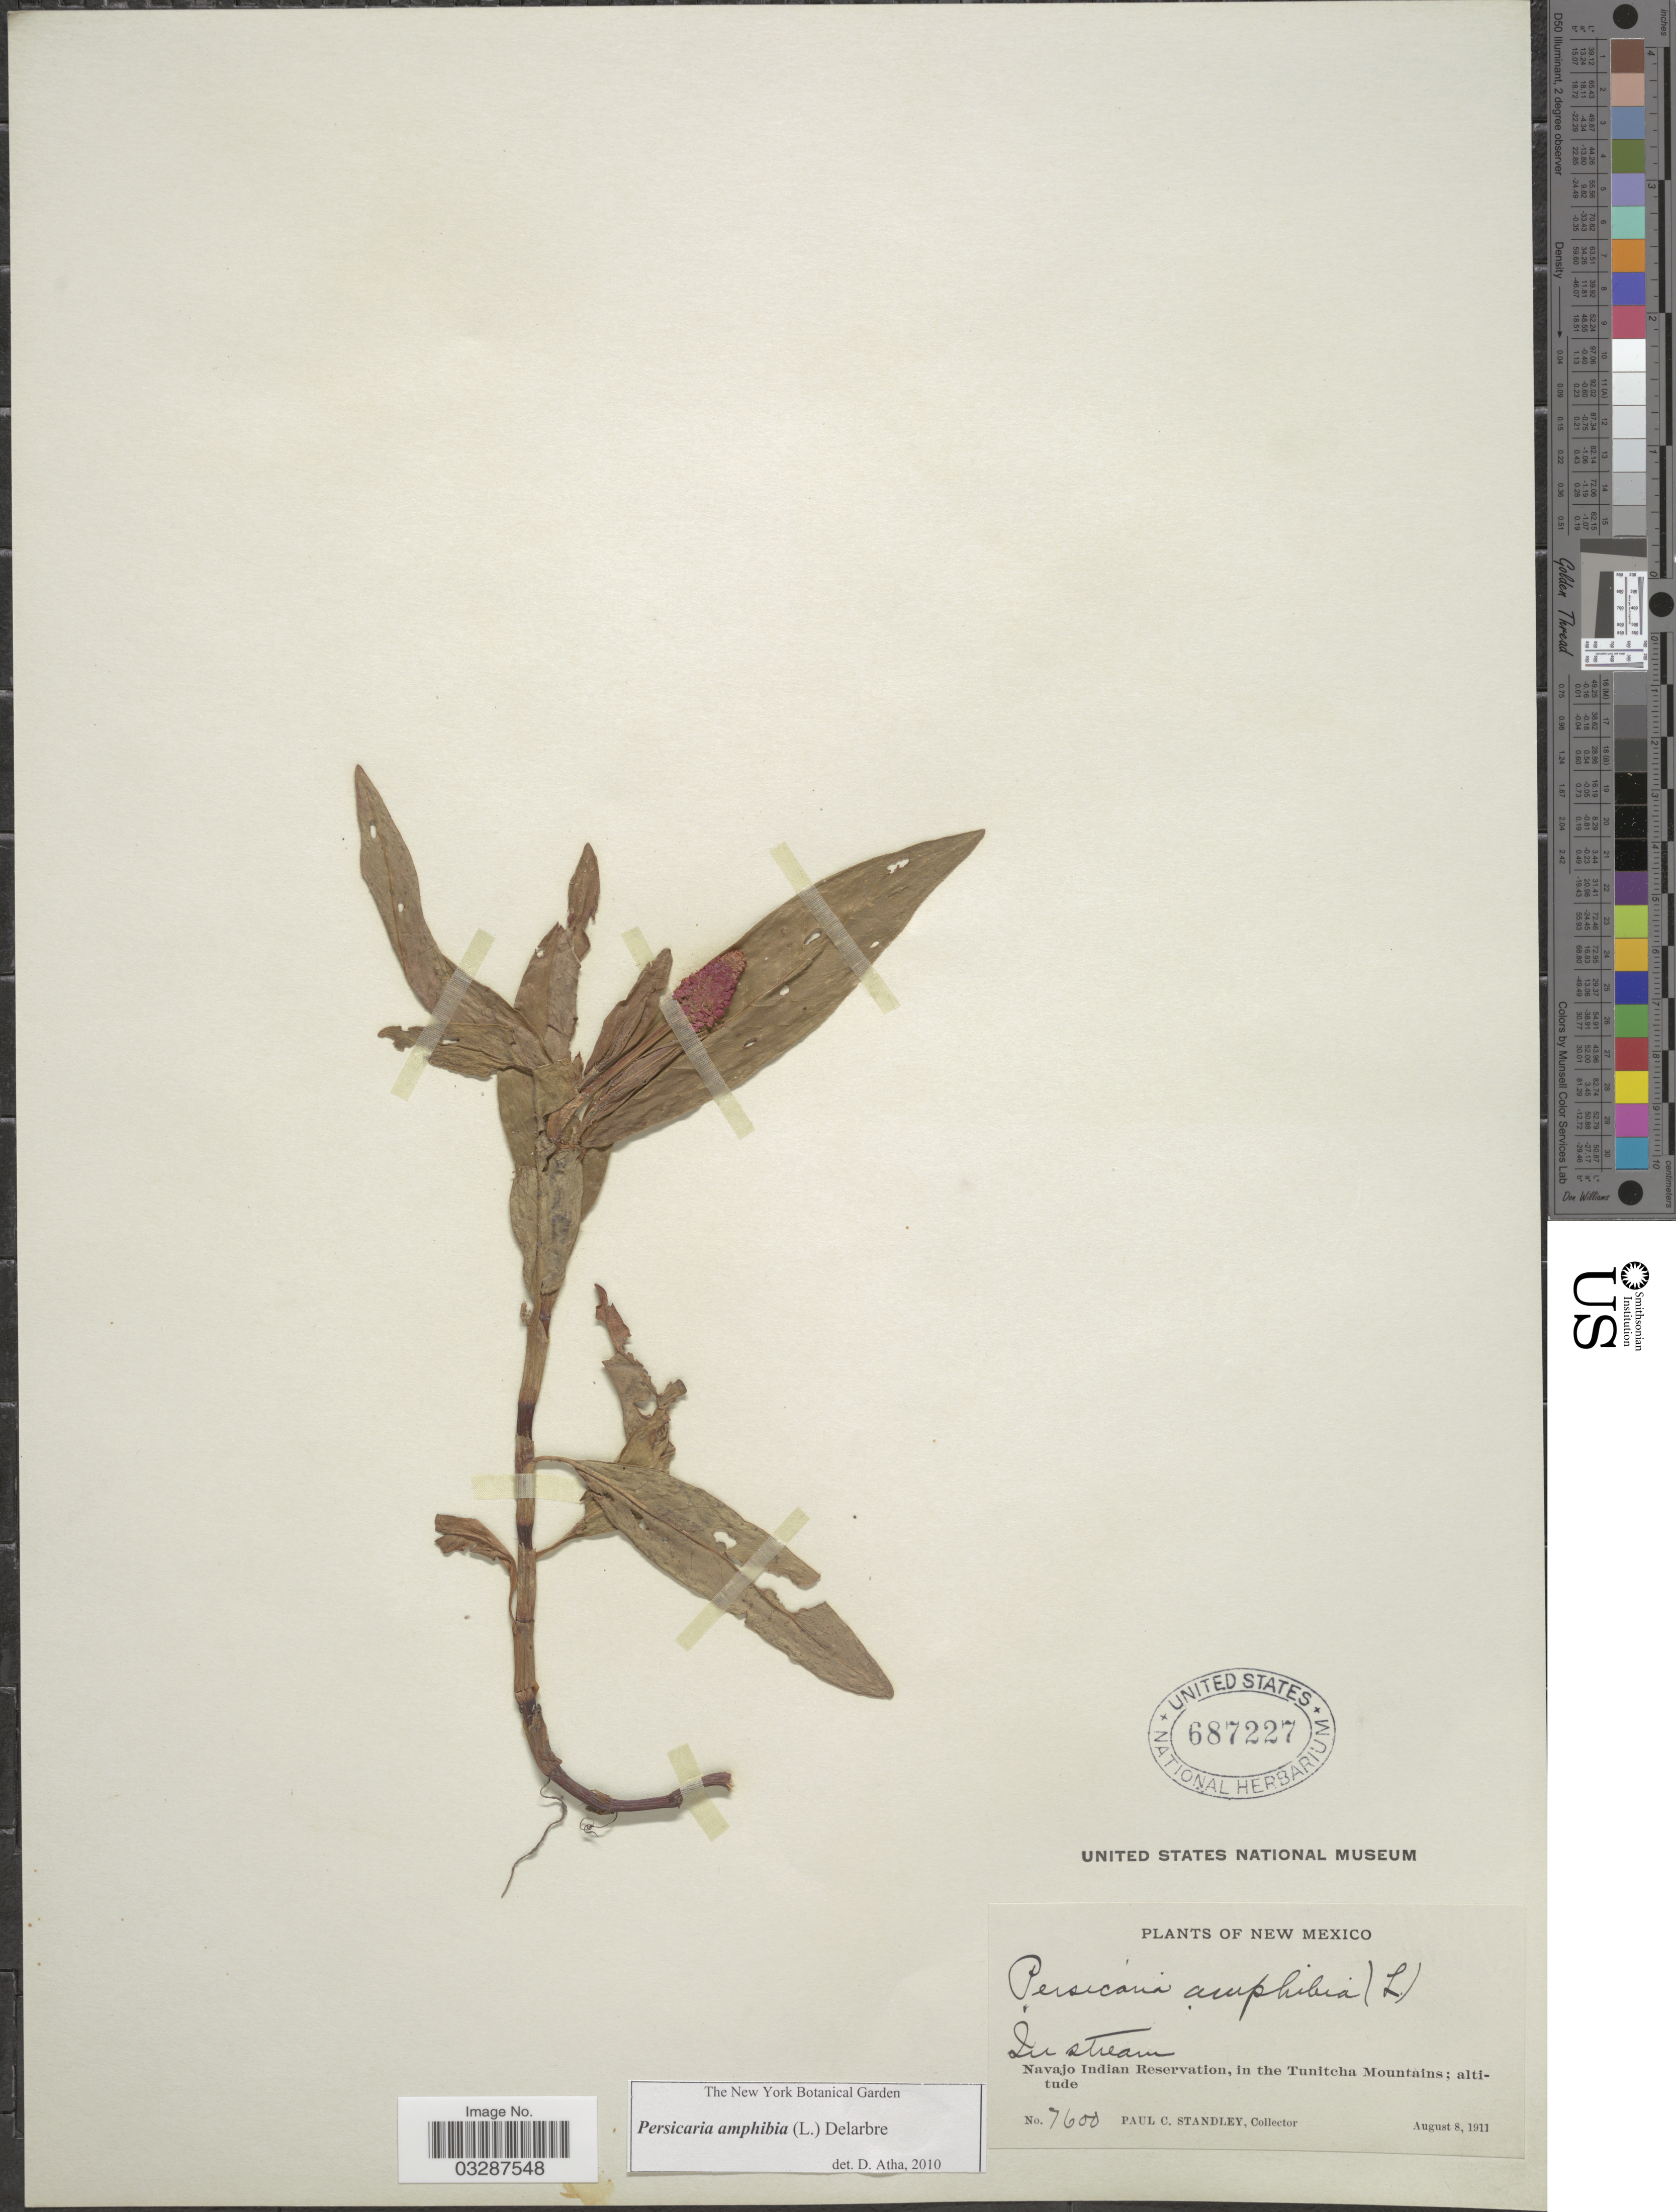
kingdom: Plantae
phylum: Tracheophyta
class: Magnoliopsida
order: Caryophyllales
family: Polygonaceae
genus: Persicaria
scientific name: Persicaria amphibia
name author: (L.) Delarbre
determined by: Atha, D. E.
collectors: P. C. Standley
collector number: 7600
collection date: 1911-08-08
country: United States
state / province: New Mexico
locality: Navajo Indian Reservation, in the Tunitcha Mountains.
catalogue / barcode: US 687227